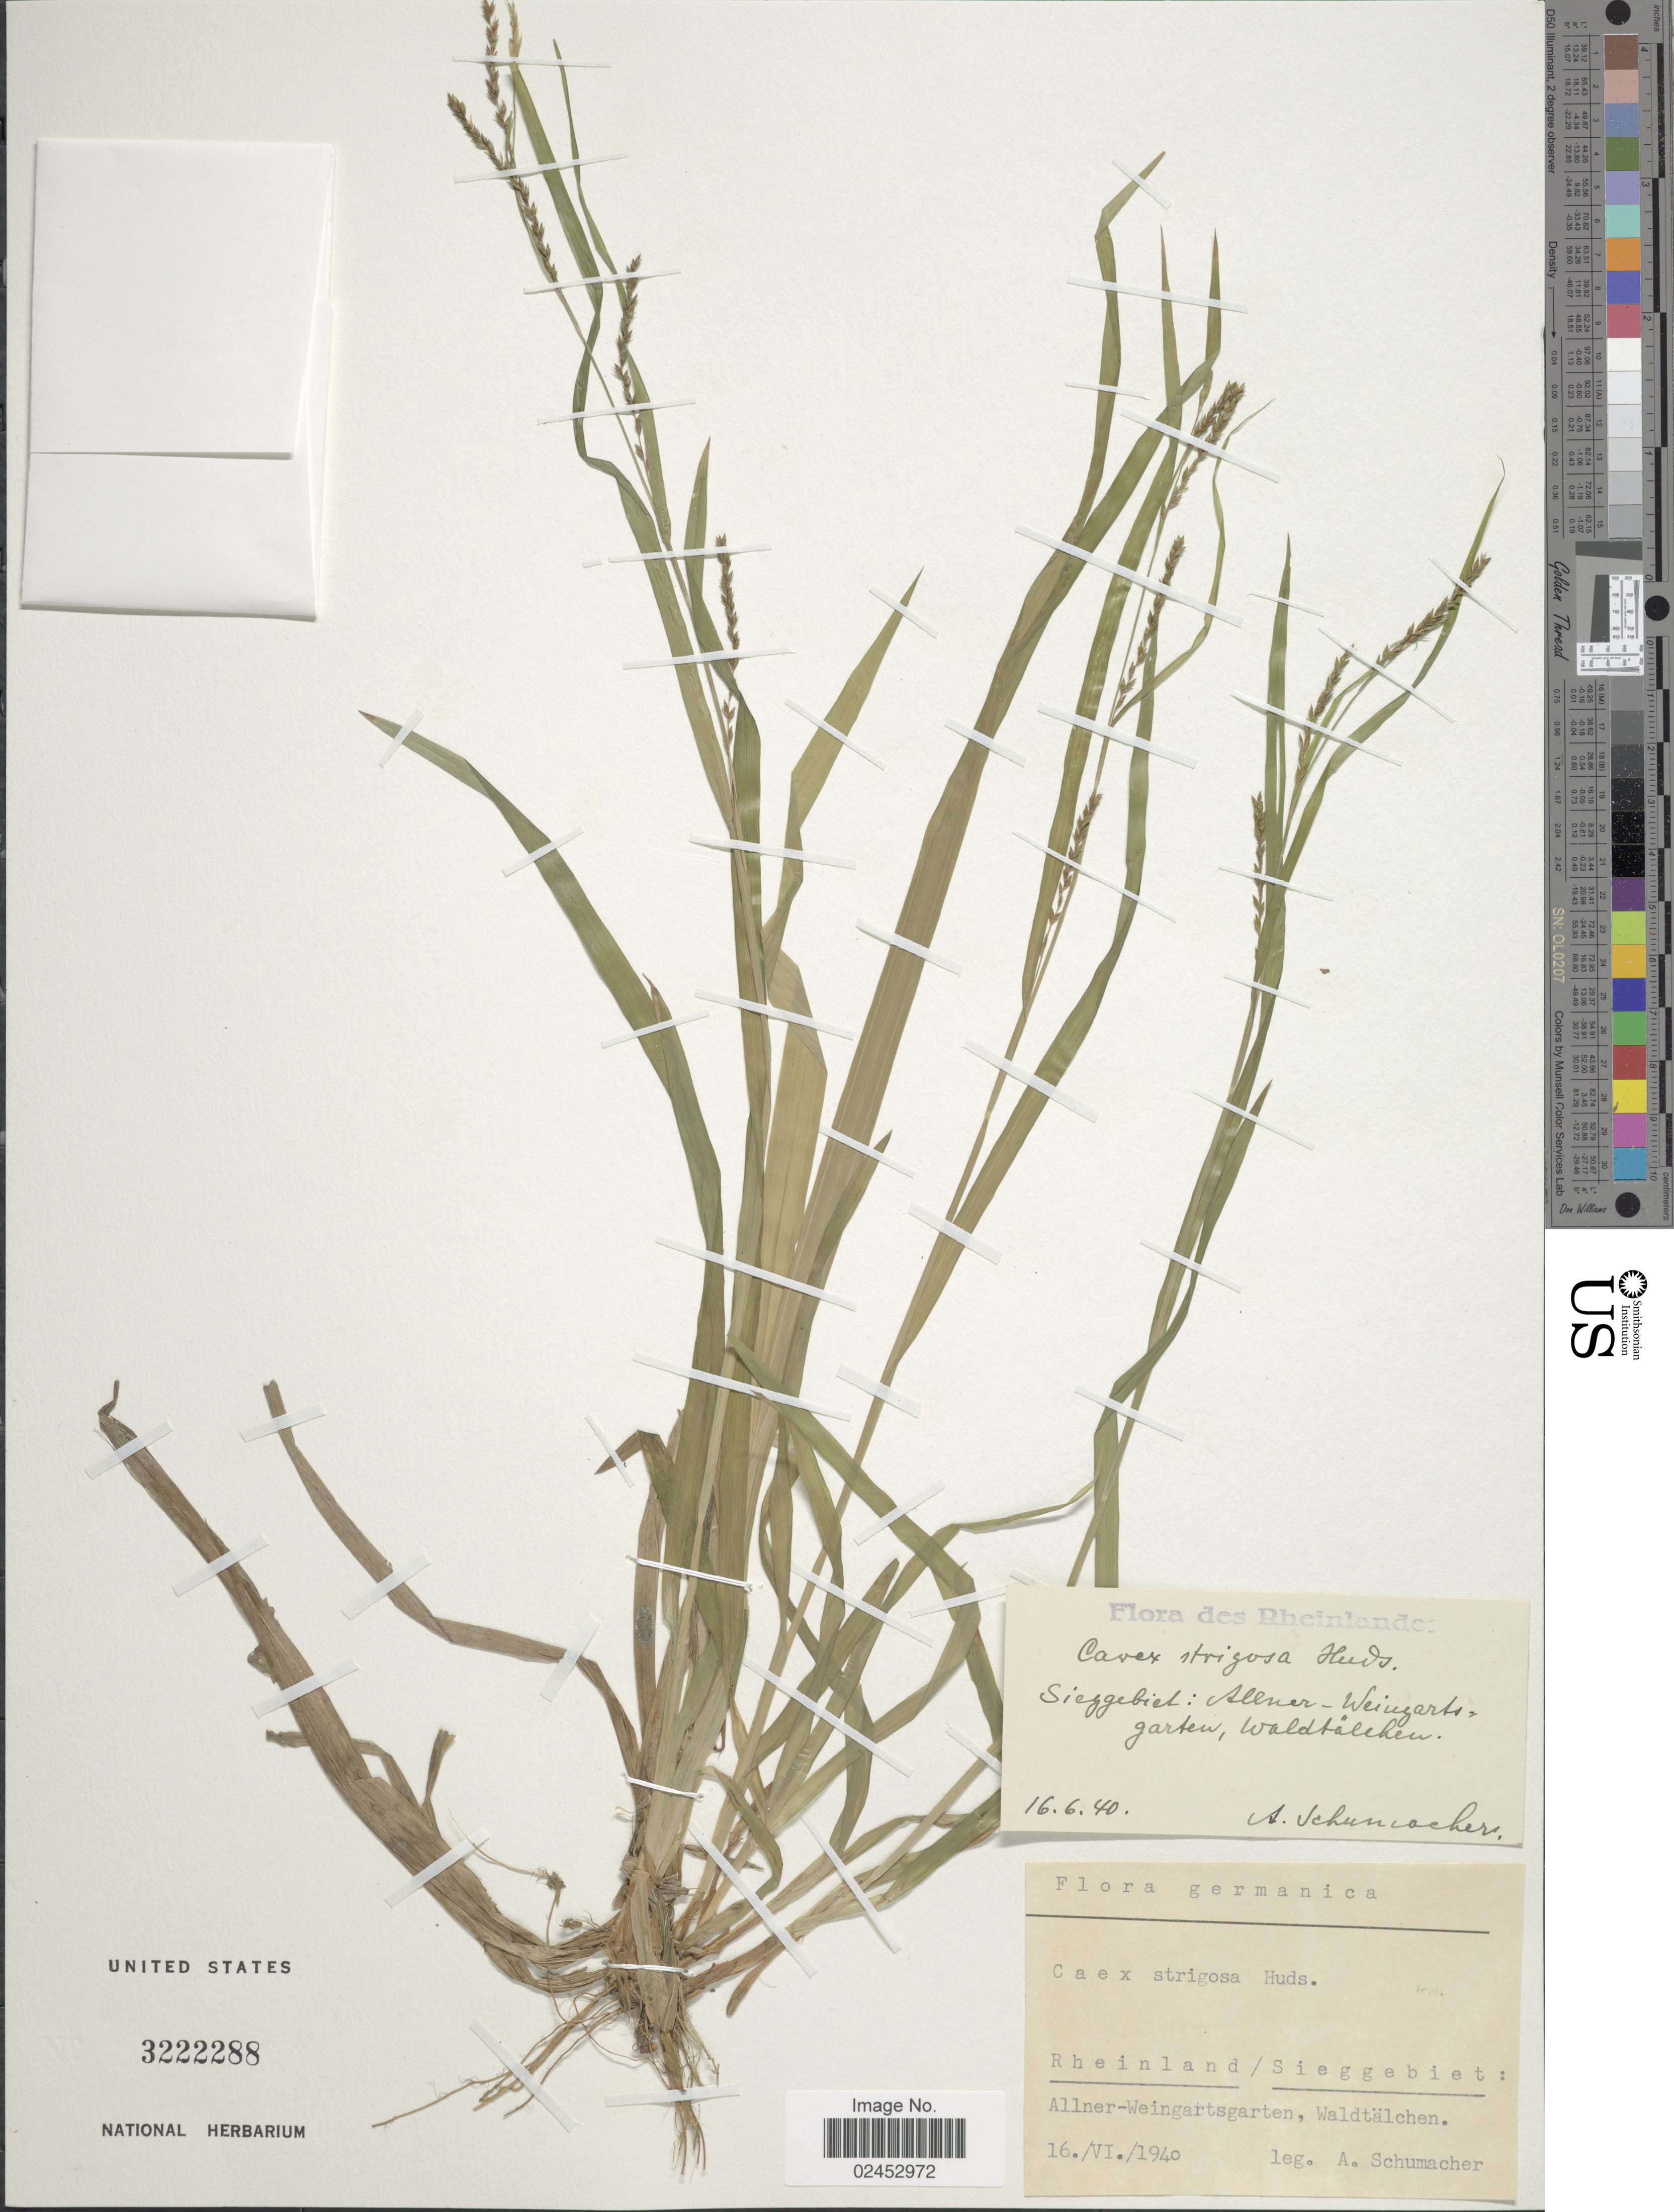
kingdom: Plantae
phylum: Tracheophyta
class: Liliopsida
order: Poales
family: Cyperaceae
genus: Carex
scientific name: Carex strigosa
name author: Huds.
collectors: A. Schumacher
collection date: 1940-06-16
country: Germany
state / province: Rhineland-Palatinate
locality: Rheinlander, Sieggebiet: Allner-Wengarts-garten, Waldtalchen.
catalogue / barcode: US 3222288